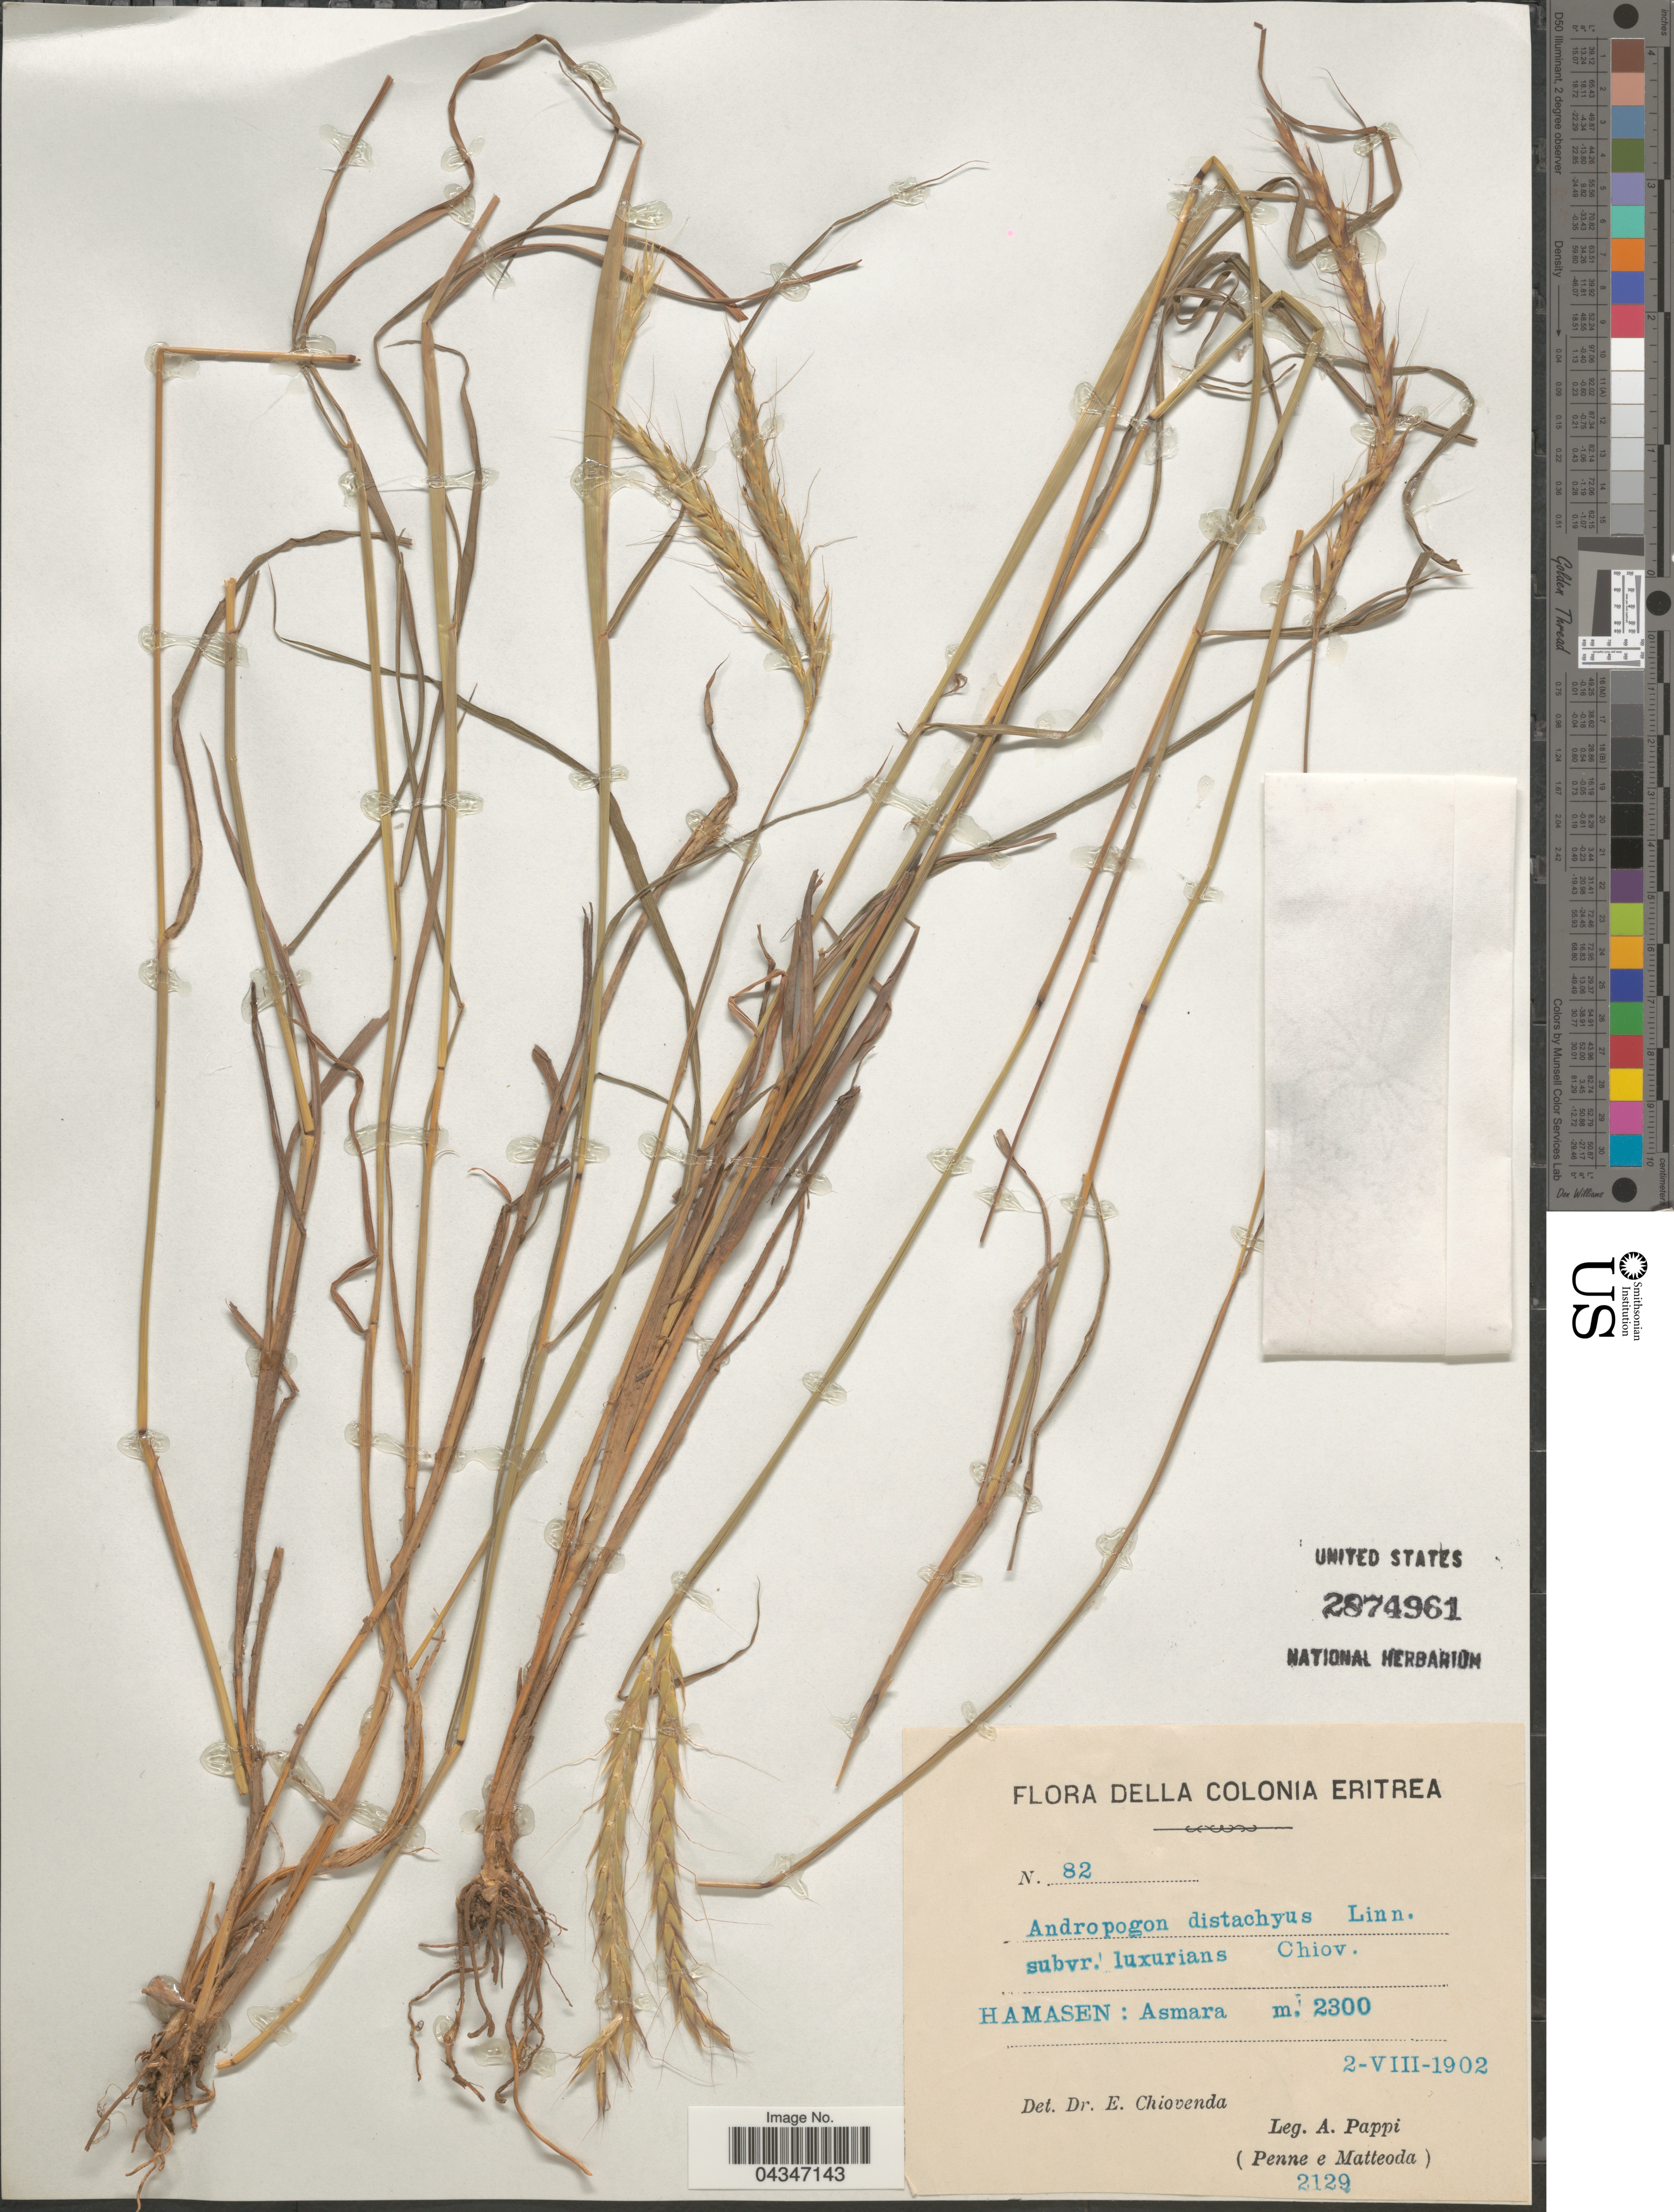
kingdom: Plantae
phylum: Tracheophyta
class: Liliopsida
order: Poales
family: Poaceae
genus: Andropogon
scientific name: Andropogon distachyos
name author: L.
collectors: A. Pappi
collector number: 82/2129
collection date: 1902-08-02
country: Eritrea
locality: Colonia Eritrea. Hamasen: Asmara.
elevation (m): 2300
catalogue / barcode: US 2874961